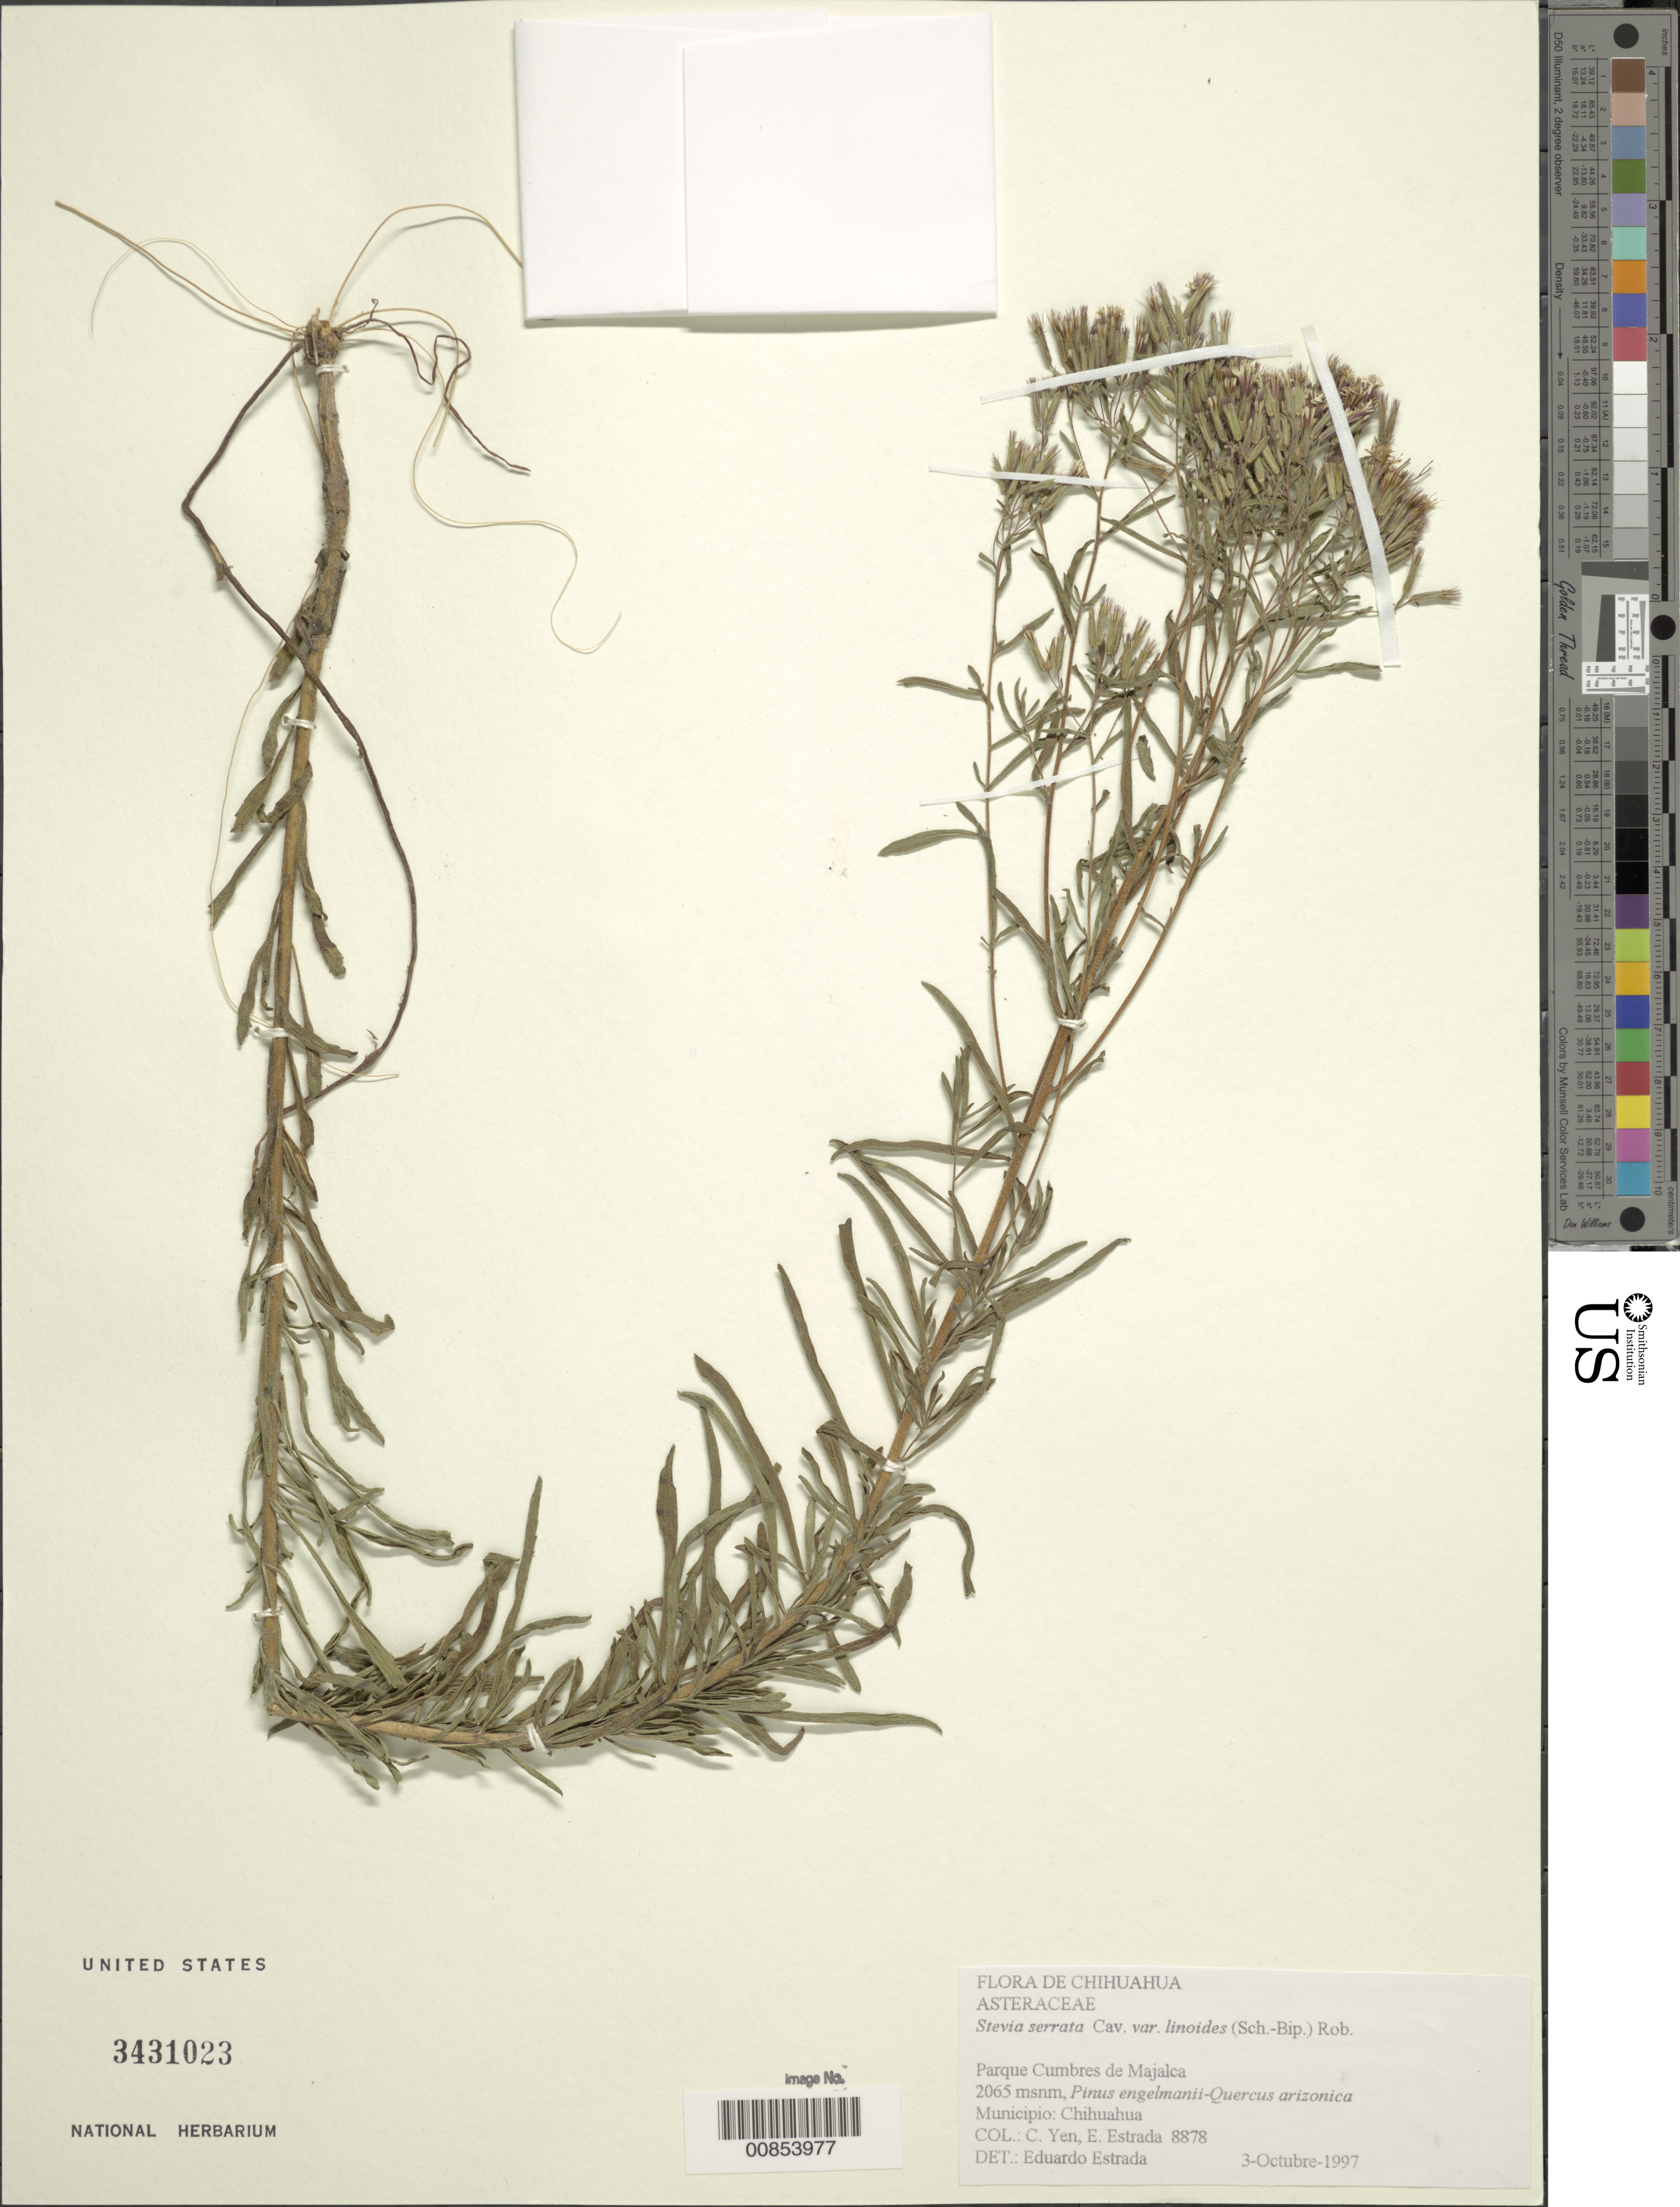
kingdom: Plantae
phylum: Tracheophyta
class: Magnoliopsida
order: Asterales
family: Asteraceae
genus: Stevia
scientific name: Stevia serrata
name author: Cav.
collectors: Y. C. Yang & E. Estrada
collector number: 8878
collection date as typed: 03 Oct 1997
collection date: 1997-10-03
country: Mexico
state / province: Chihuahua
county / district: Chihuahua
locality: Parque Cumbres de Majalca.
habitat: Pinus engelmanii - Quercus arizonica.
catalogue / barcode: US 3431023